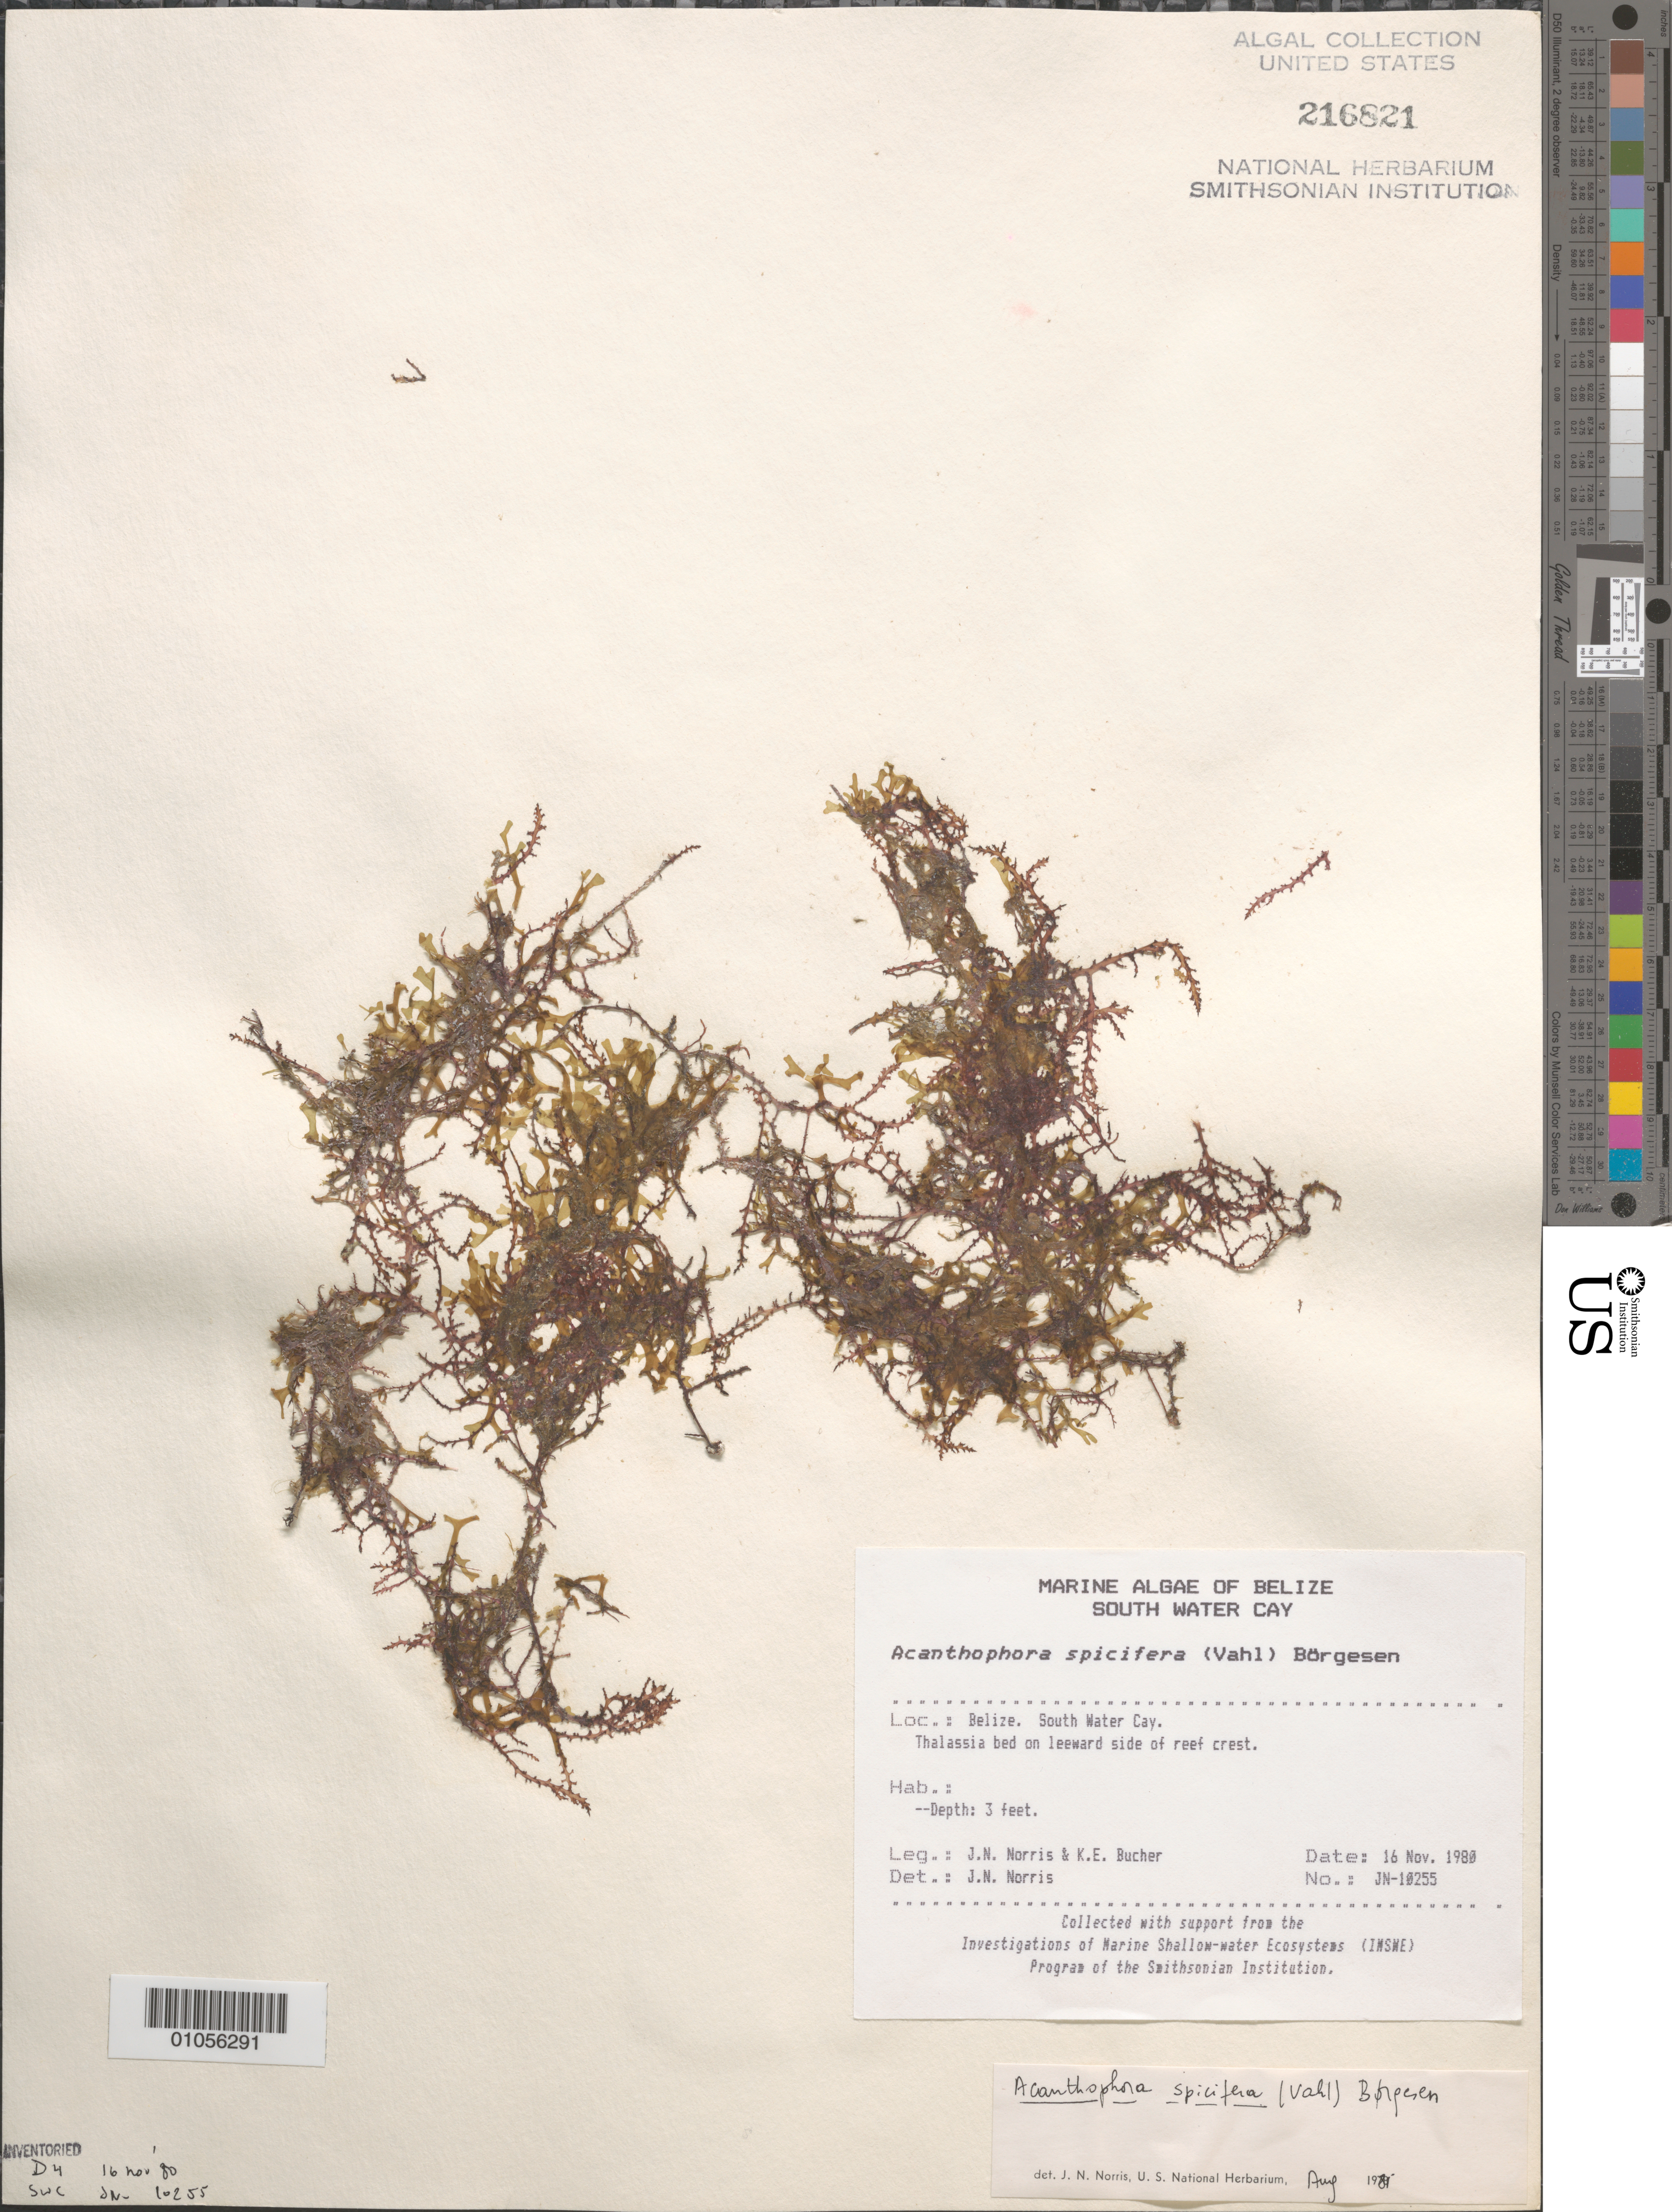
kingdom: Plantae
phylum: Rhodophyta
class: Florideophyceae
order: Ceramiales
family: Rhodomelaceae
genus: Acanthophora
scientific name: Acanthophora spicifera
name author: (Vahl) Børgesen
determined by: Norris, James N.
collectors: J. N. Norris & K. E. Bucher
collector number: JN-10255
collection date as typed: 16 Nov 1980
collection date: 1980-11-16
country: Belize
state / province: Stann Creek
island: South Water Cay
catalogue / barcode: US 216821